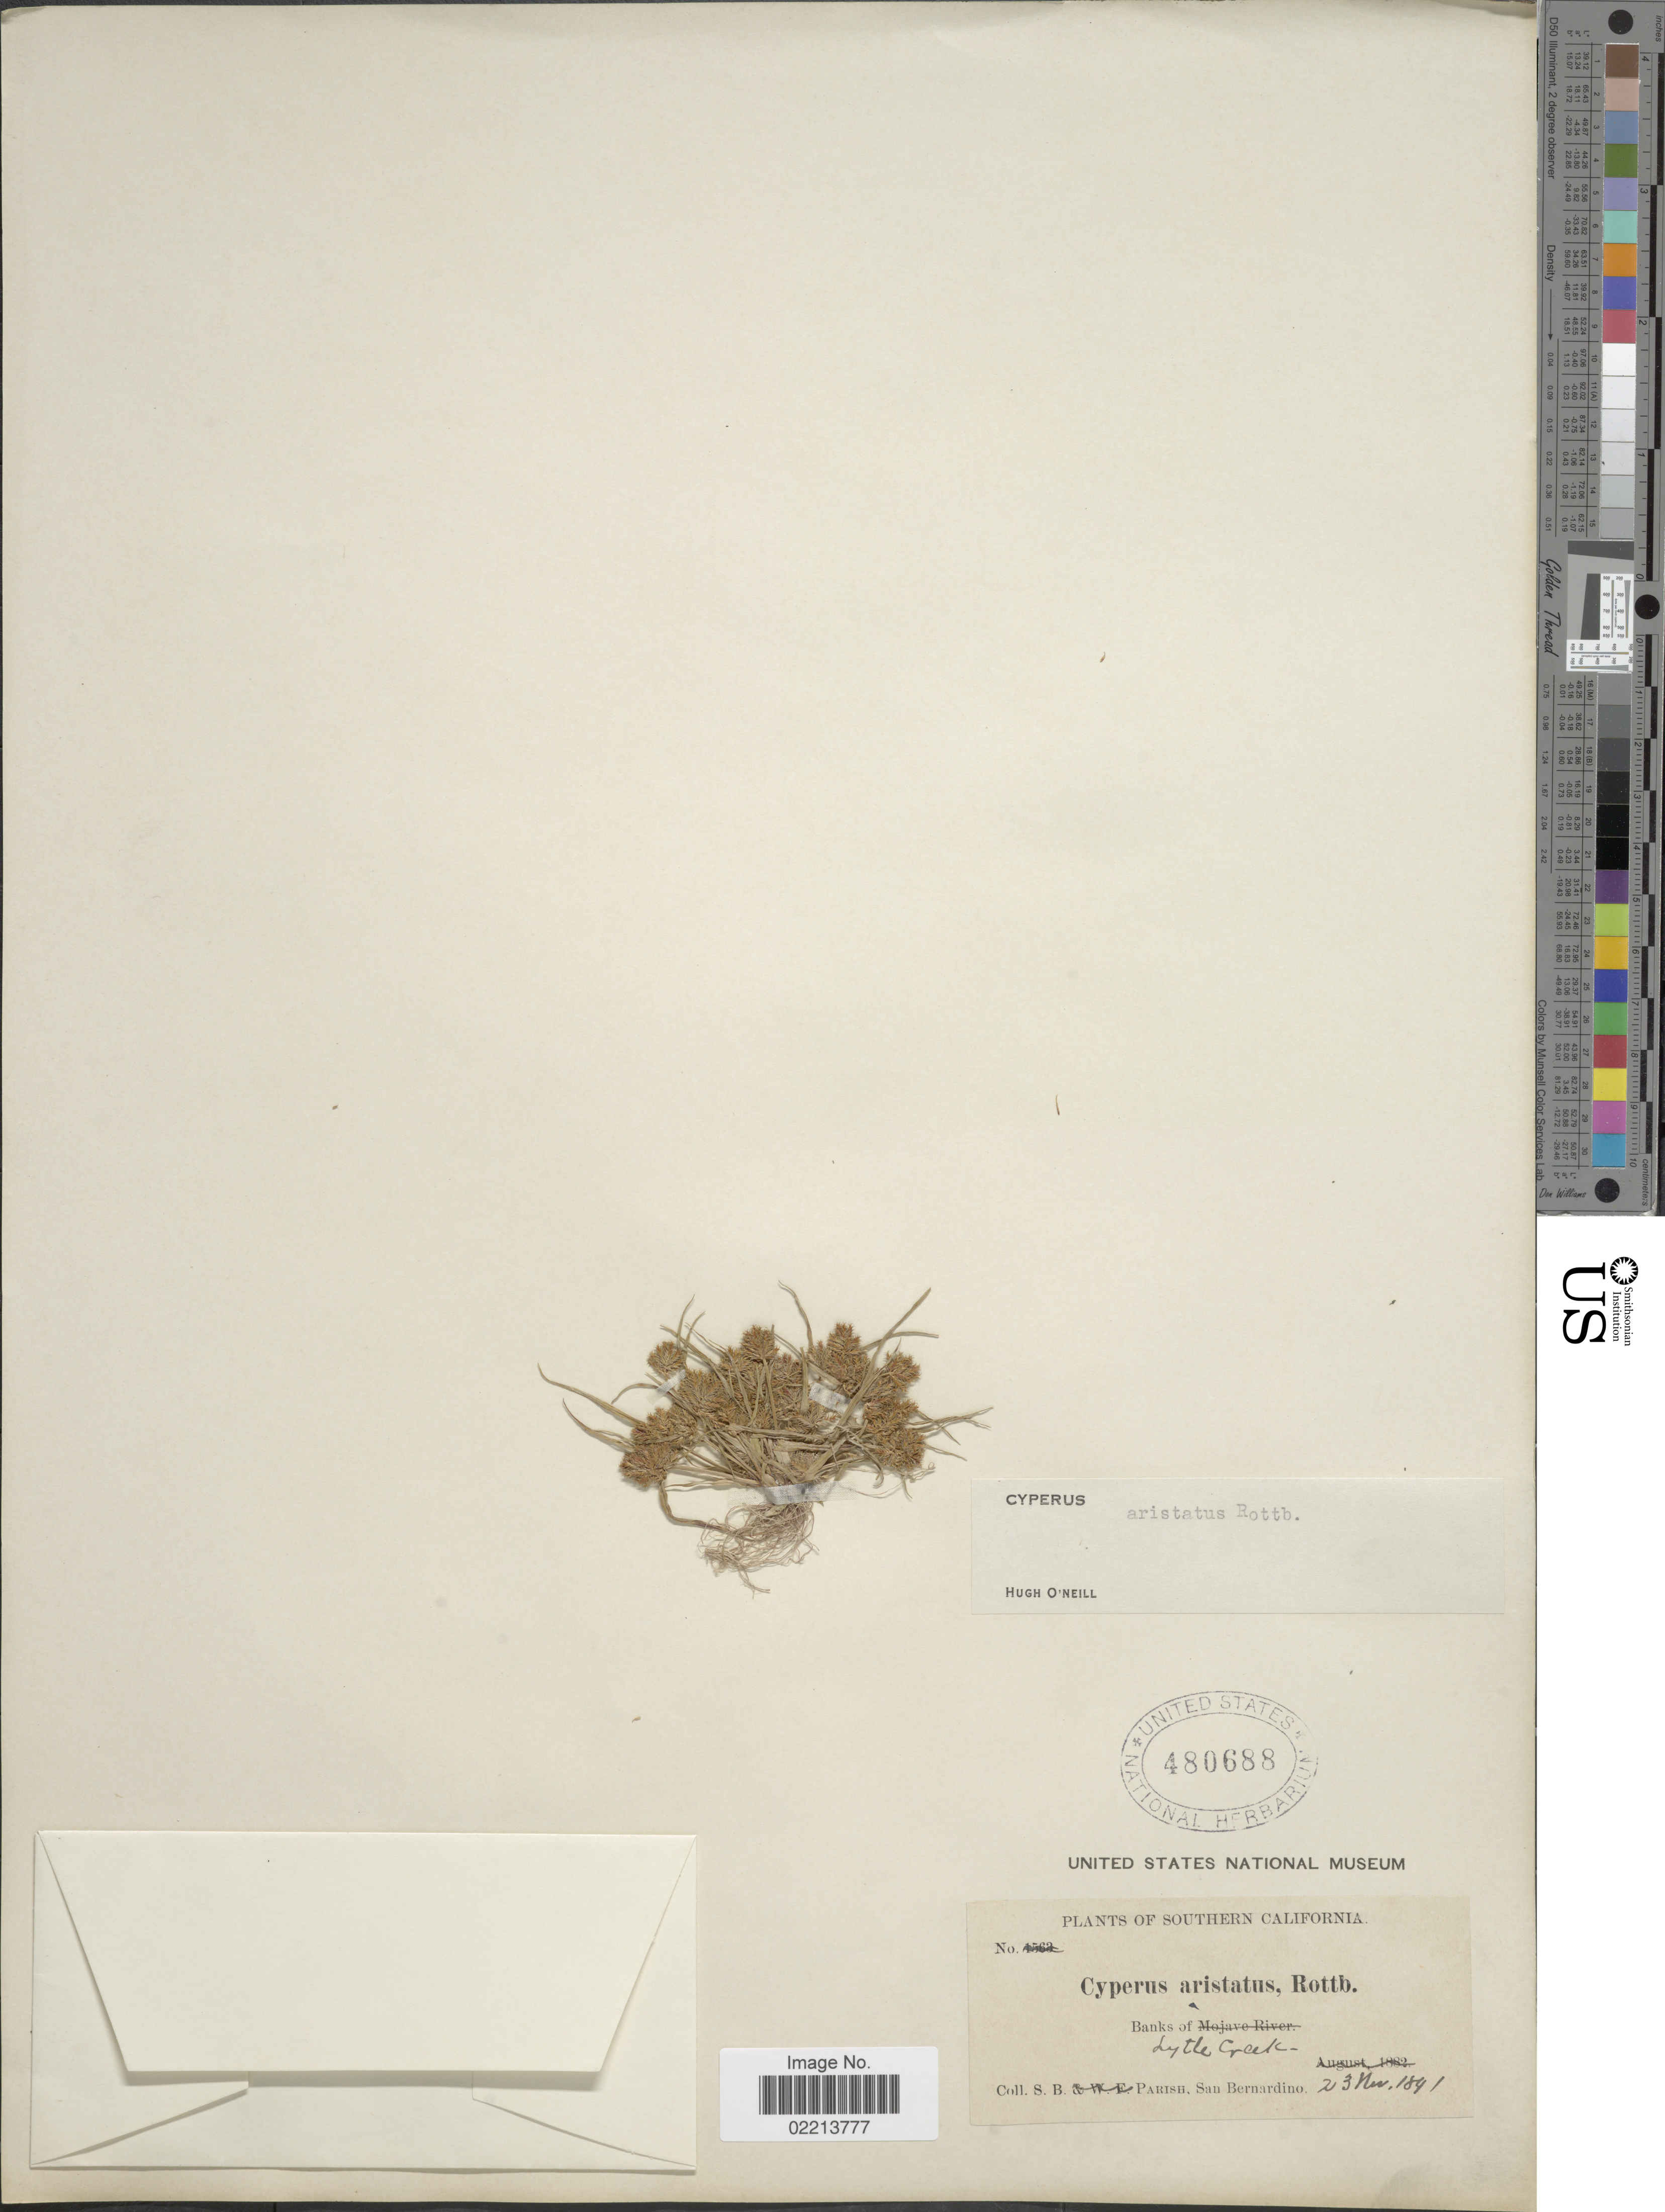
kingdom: Plantae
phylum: Tracheophyta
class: Liliopsida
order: Poales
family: Cyperaceae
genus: Cyperus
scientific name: Cyperus squarrosus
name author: L.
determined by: Strong, Mark T., (BOT), Smithsonian Institution - National Museum of Natural History (UNITED STATES)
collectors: S. B. Parish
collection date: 1841-11-23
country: United States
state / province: California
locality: southern California, banks by the Creek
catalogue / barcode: US 480688